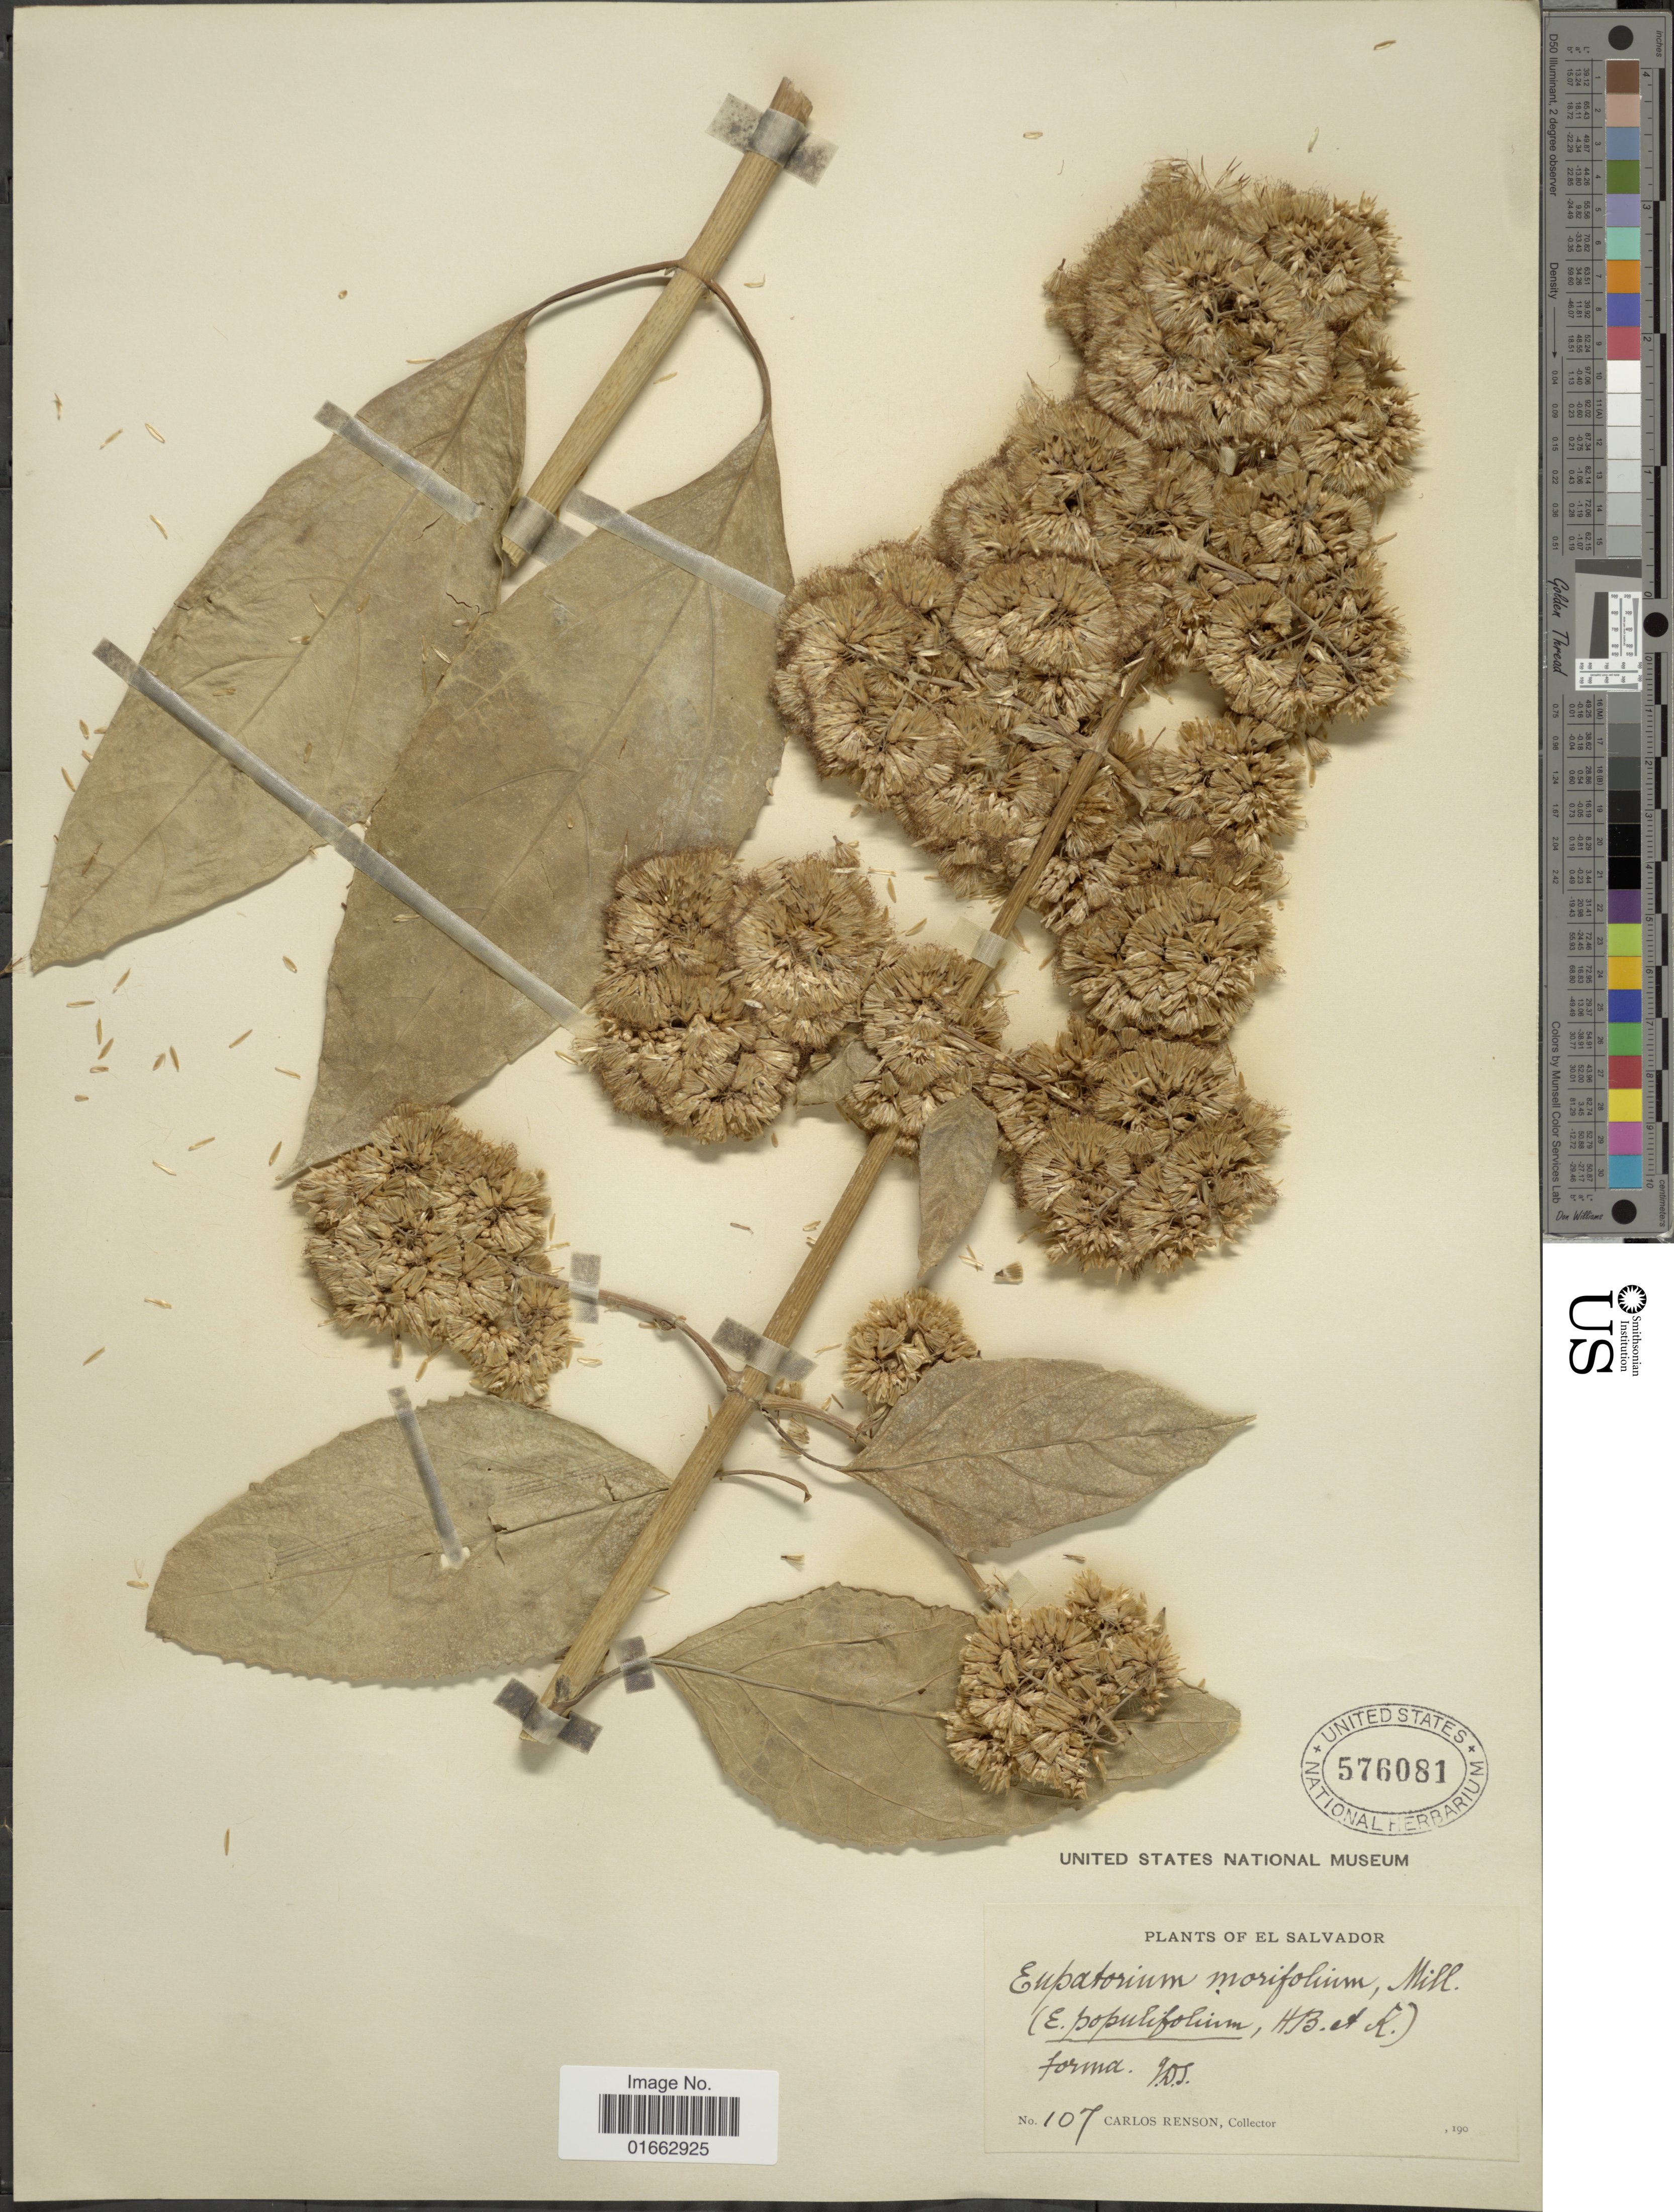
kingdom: Plantae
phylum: Tracheophyta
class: Magnoliopsida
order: Asterales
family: Asteraceae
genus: Critonia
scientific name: Critonia morifolia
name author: (Mill.) R.M. King & H. Rob.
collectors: C. Renson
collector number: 107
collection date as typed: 190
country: El Salvador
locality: Forma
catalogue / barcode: US 576081